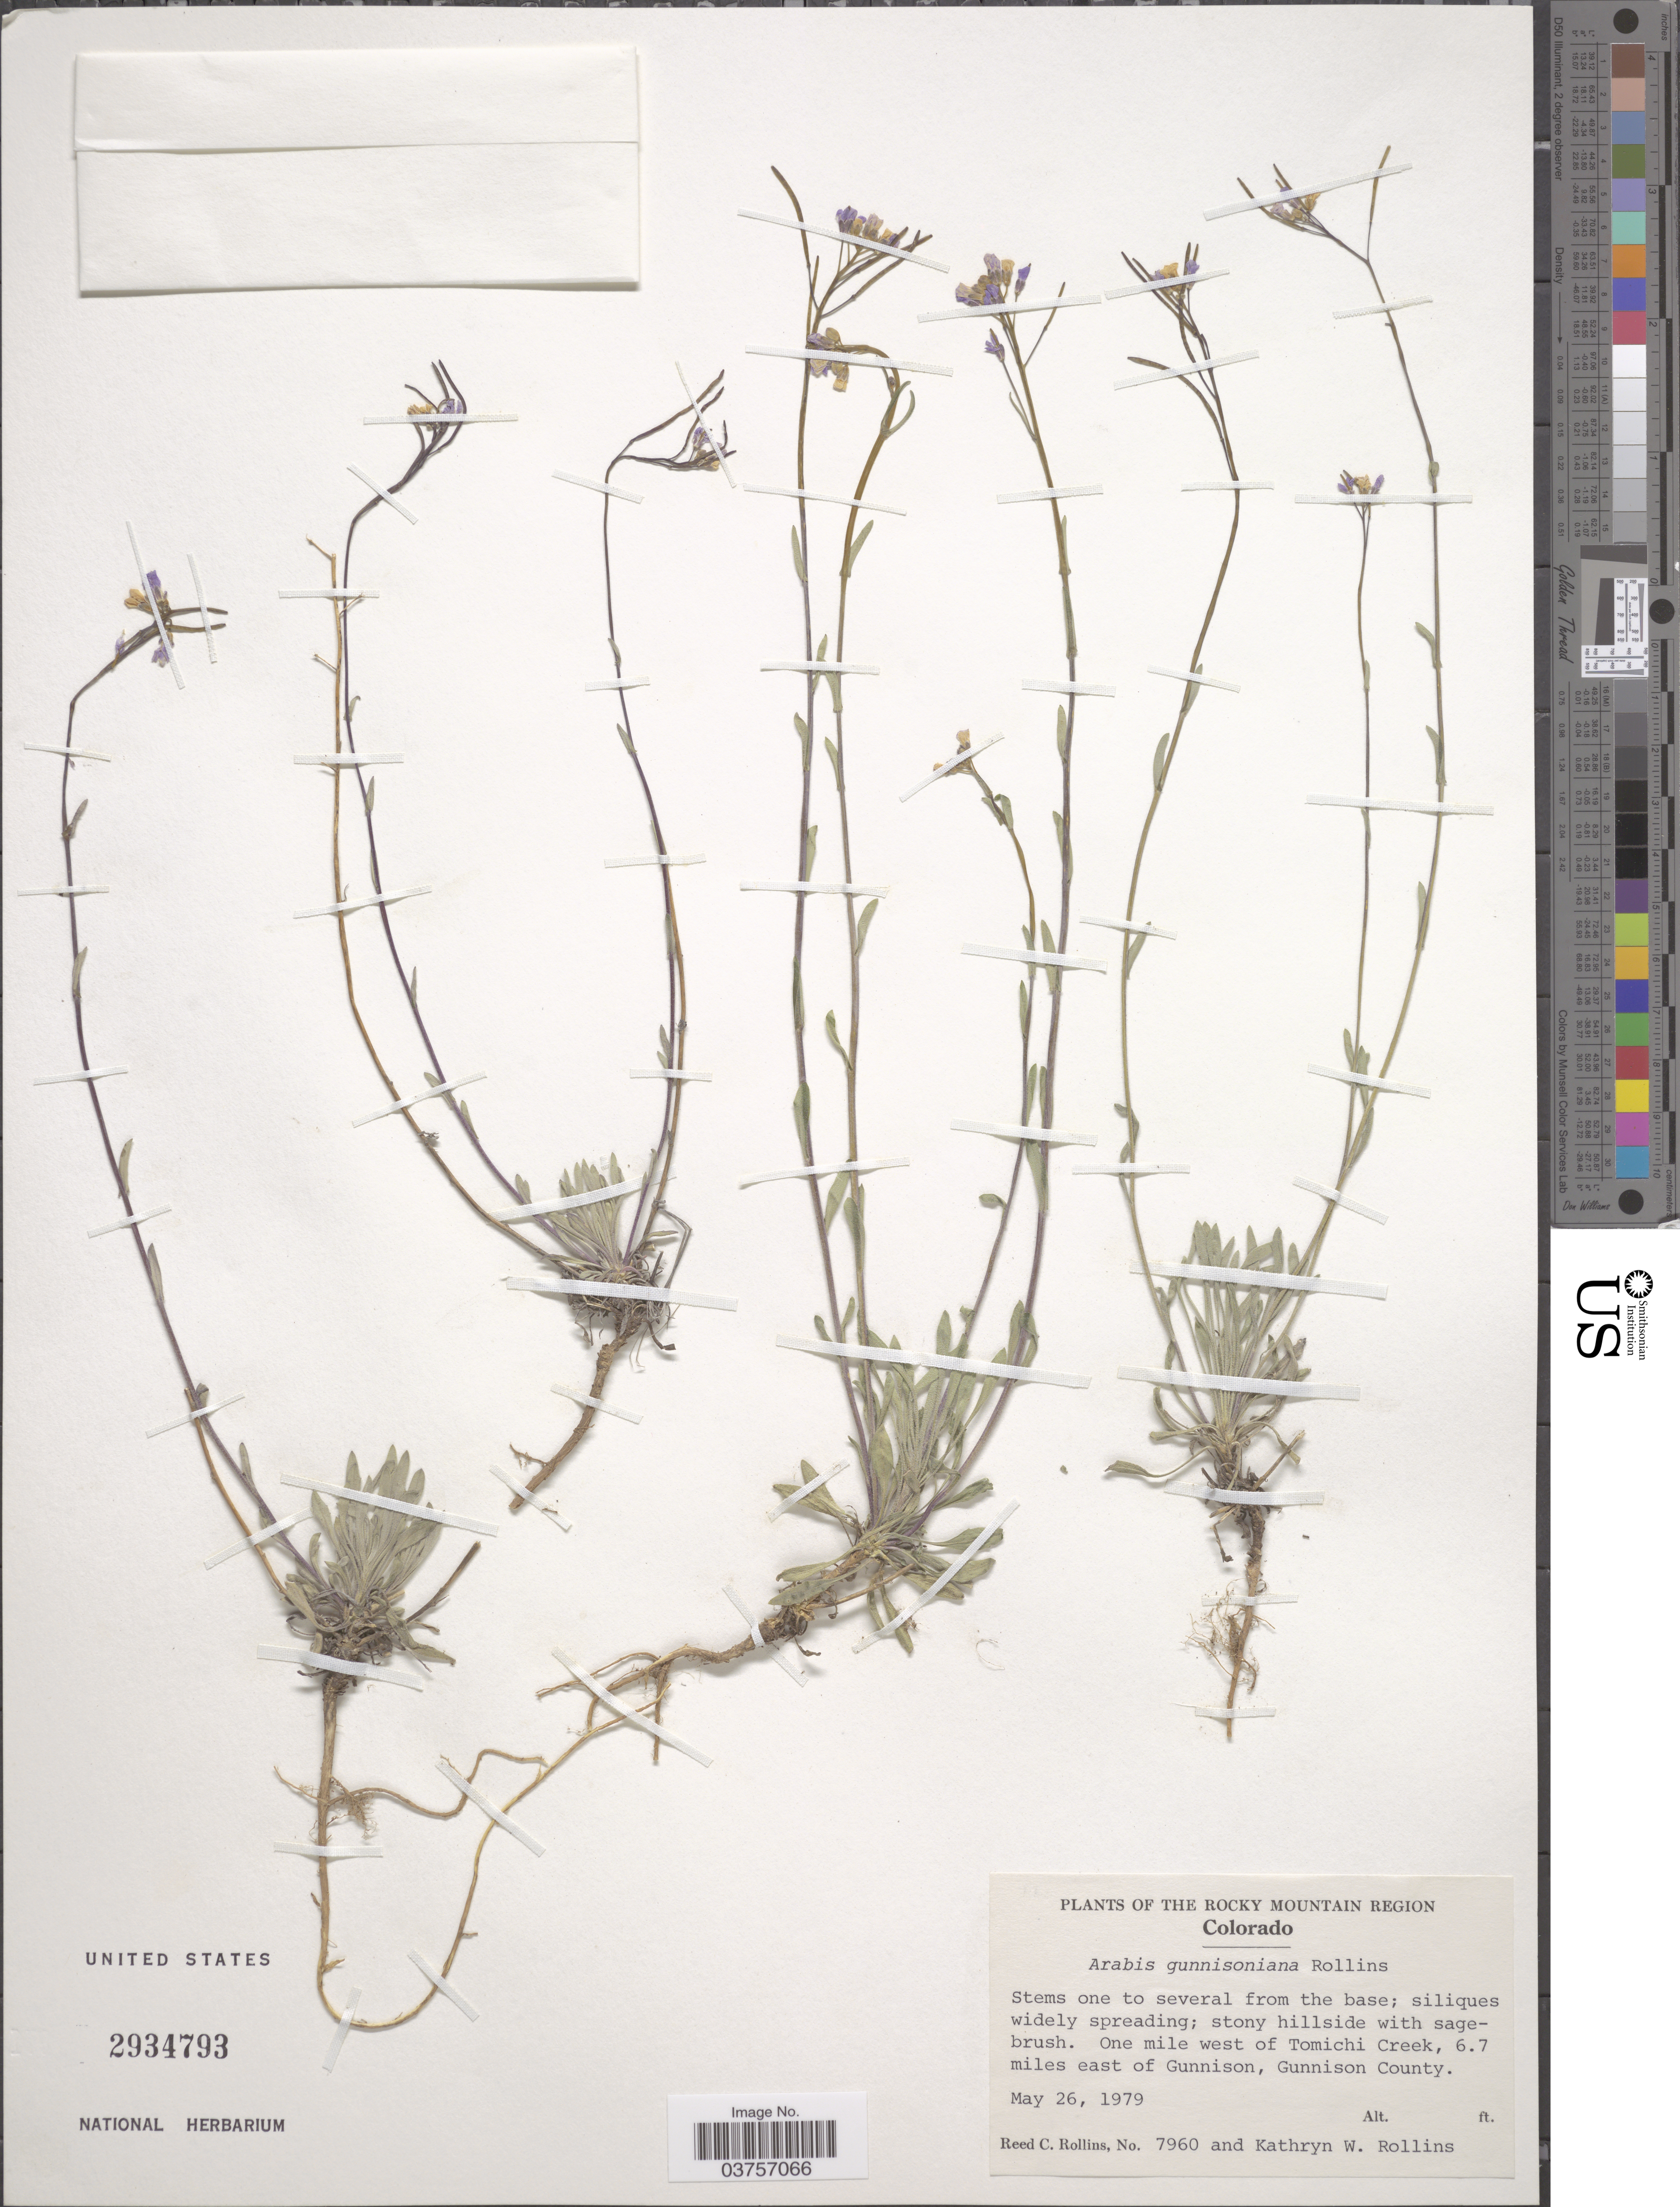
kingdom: Plantae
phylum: Tracheophyta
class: Magnoliopsida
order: Brassicales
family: Brassicaceae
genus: Arabis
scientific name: Arabis gunnisoniana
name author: Rollins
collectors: R. C. Rollins & K. W. Rollins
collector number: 7960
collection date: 1979-05-26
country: United States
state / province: Colorado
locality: The Rocky Mountain Region. One mile west of Tomichi Creek, 6.7 miles east of Gunnison, Gunnison County.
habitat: stony hillside with sagebrush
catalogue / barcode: US 2934793